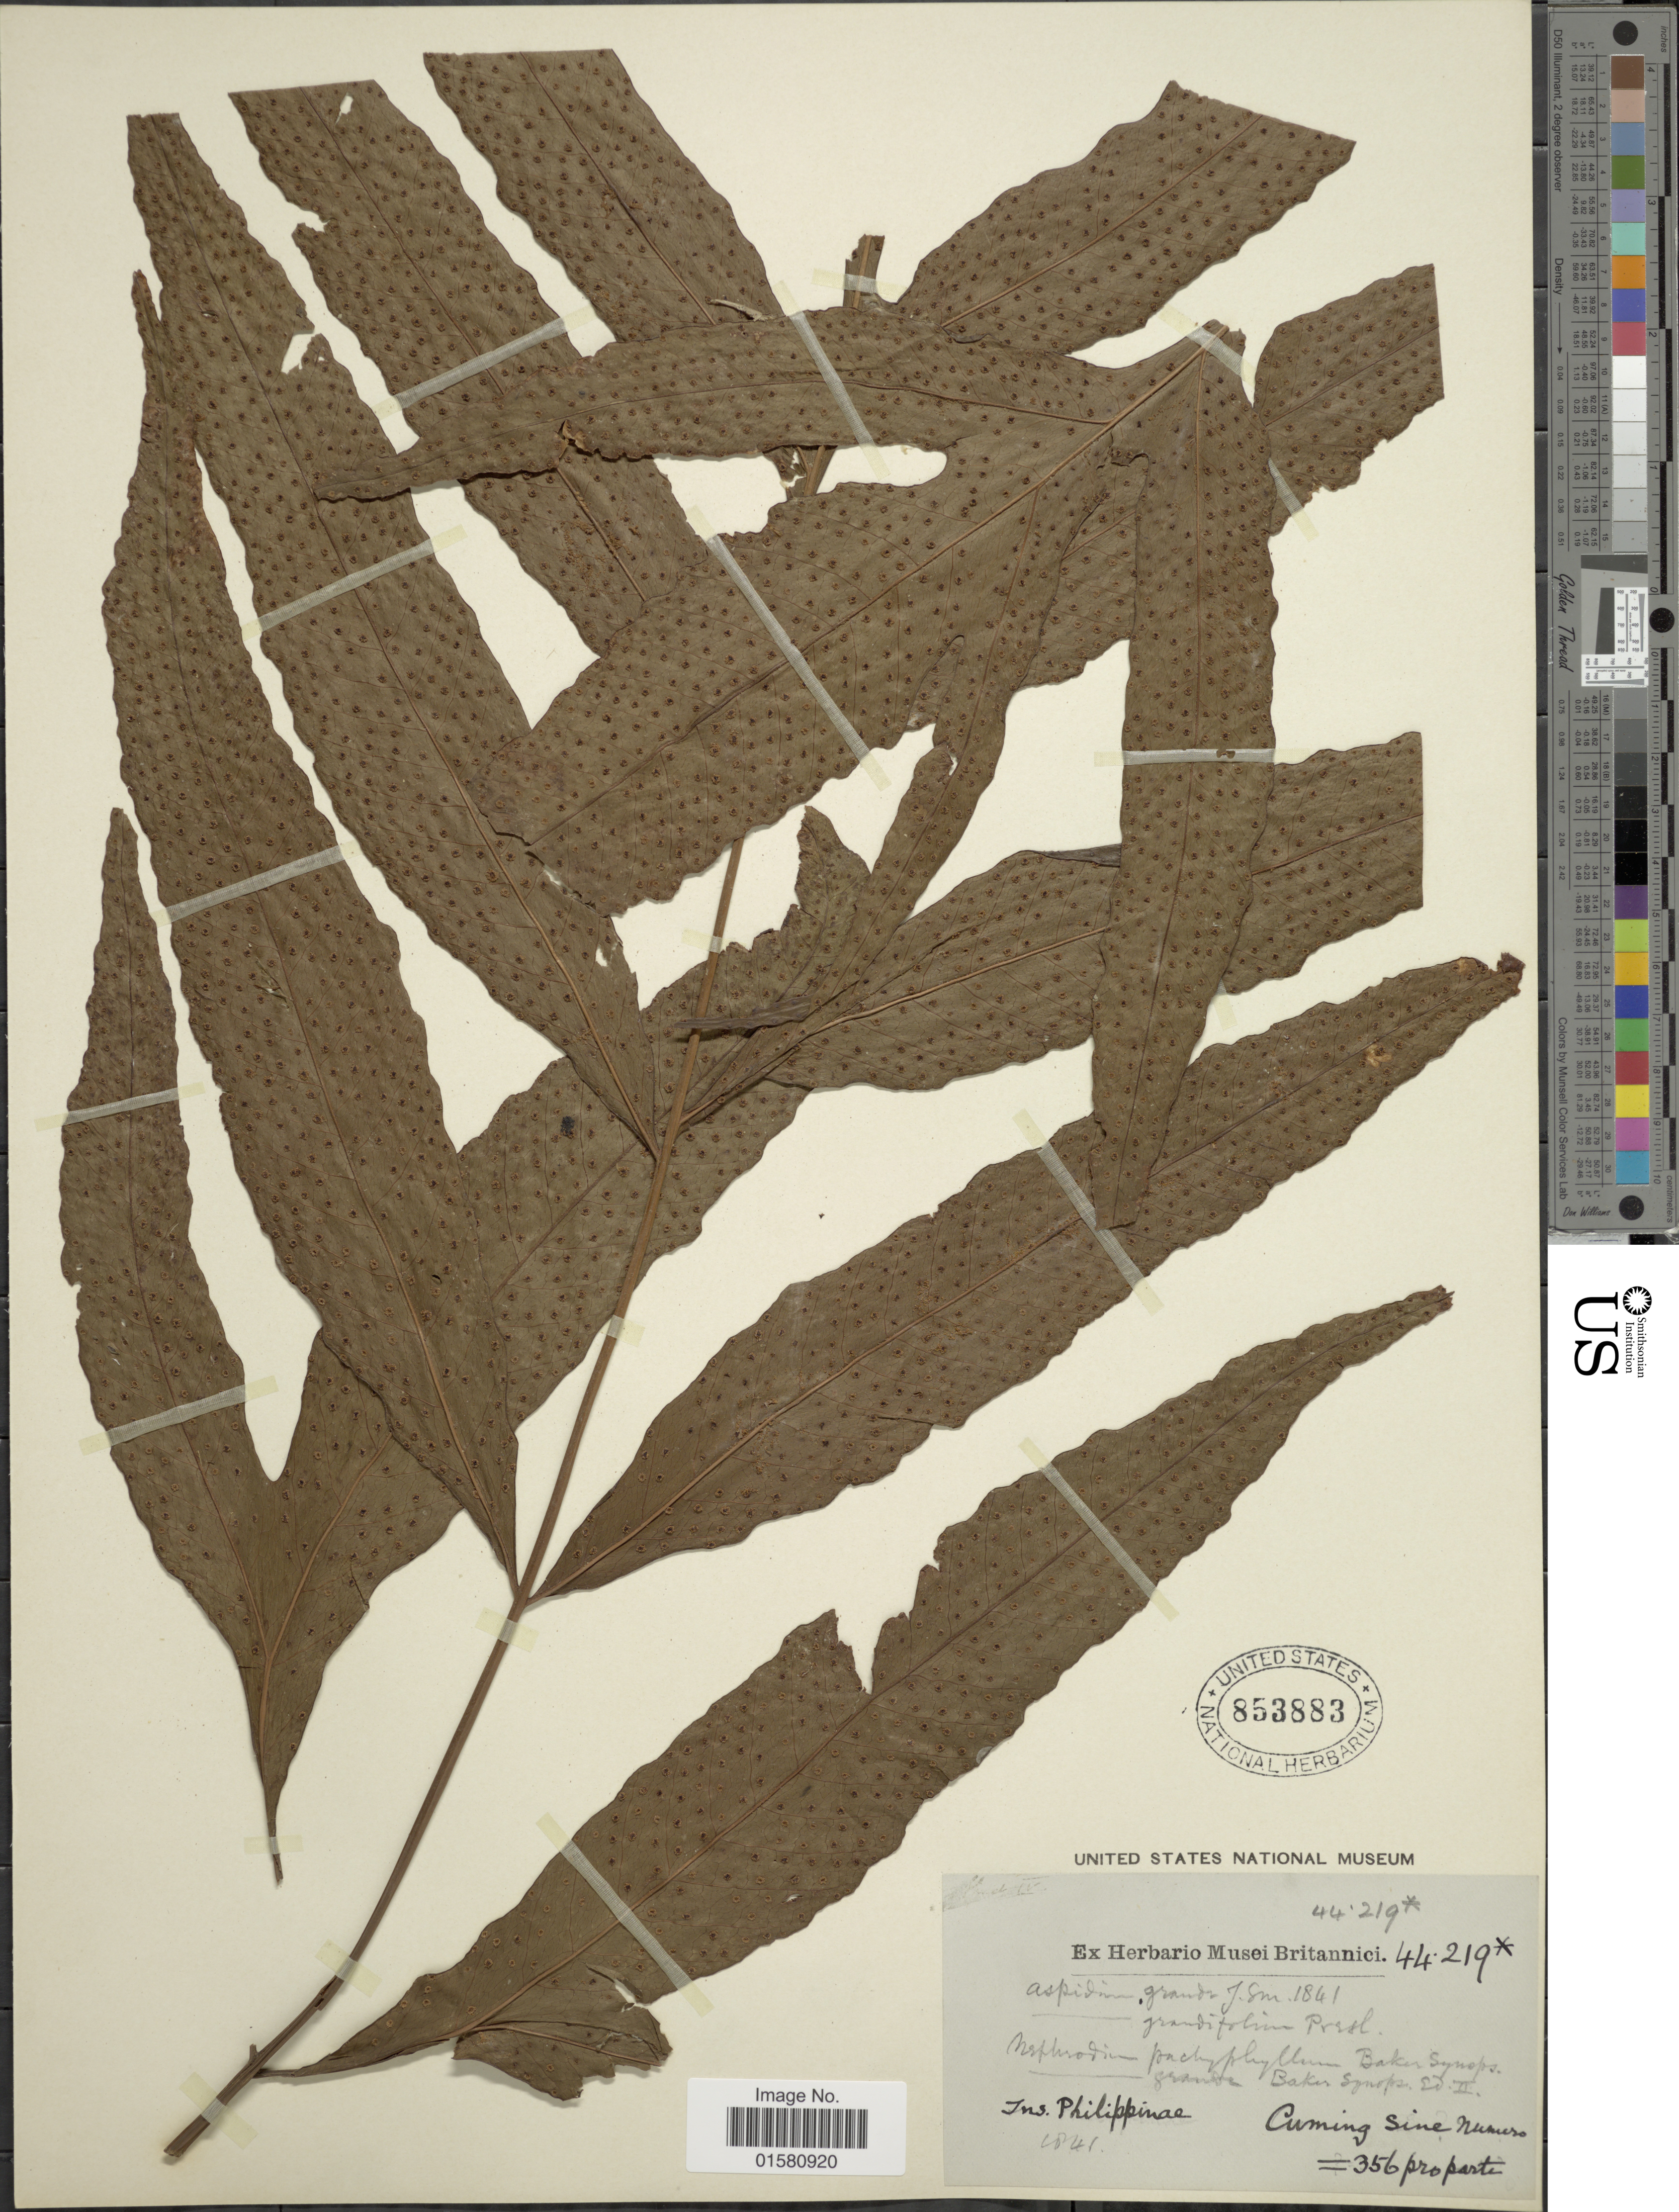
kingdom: Plantae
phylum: Tracheophyta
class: Polypodiopsida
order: Polypodiales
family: Tectariaceae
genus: Tectaria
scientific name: Tectaria crenata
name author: Cav.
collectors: -. Cuming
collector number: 356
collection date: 1841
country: Philippines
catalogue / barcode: US 853883